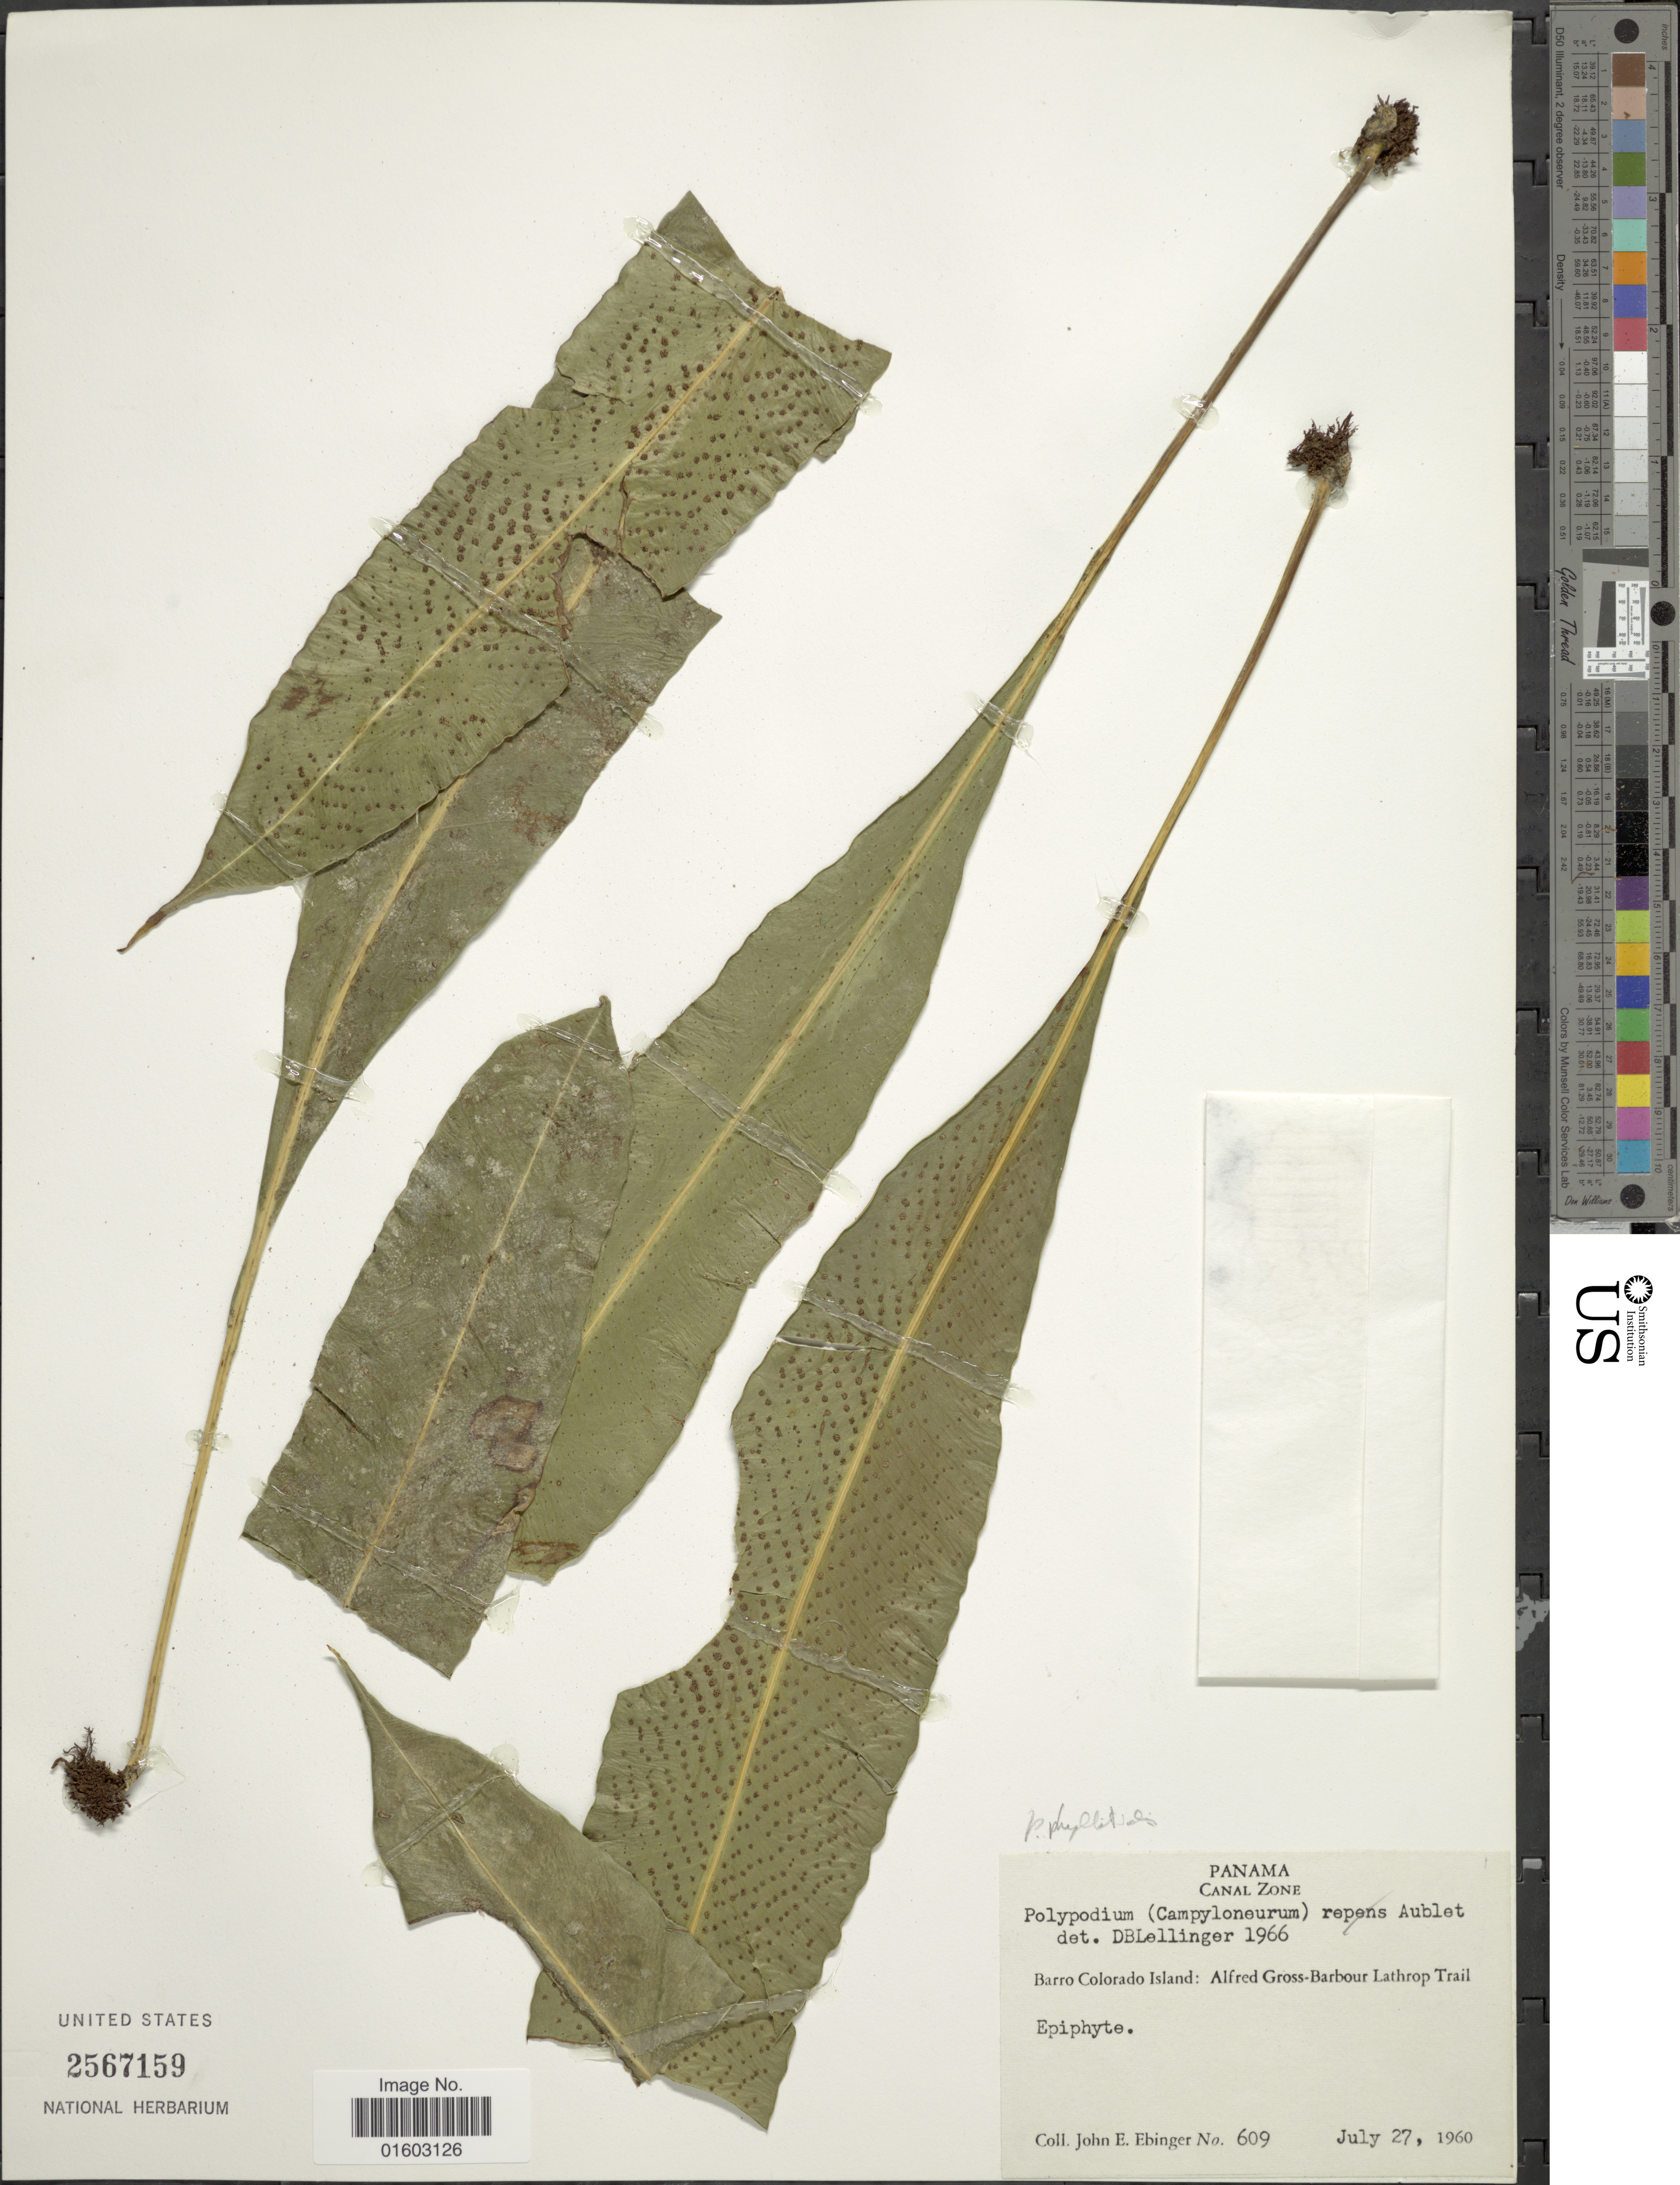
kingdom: Plantae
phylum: Tracheophyta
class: Polypodiopsida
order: Polypodiales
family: Polypodiaceae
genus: Campyloneurum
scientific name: Campyloneurum phyllitidis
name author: (L.) C. Presl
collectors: J. Ebinger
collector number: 609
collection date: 1960-07-27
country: Panama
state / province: Panamá Oeste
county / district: Canal Zone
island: Barro Colorado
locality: Canal Zone. Barro Colorado Island: Alfred Gross-Barbour Lathrop Trail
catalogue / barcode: US 32567159